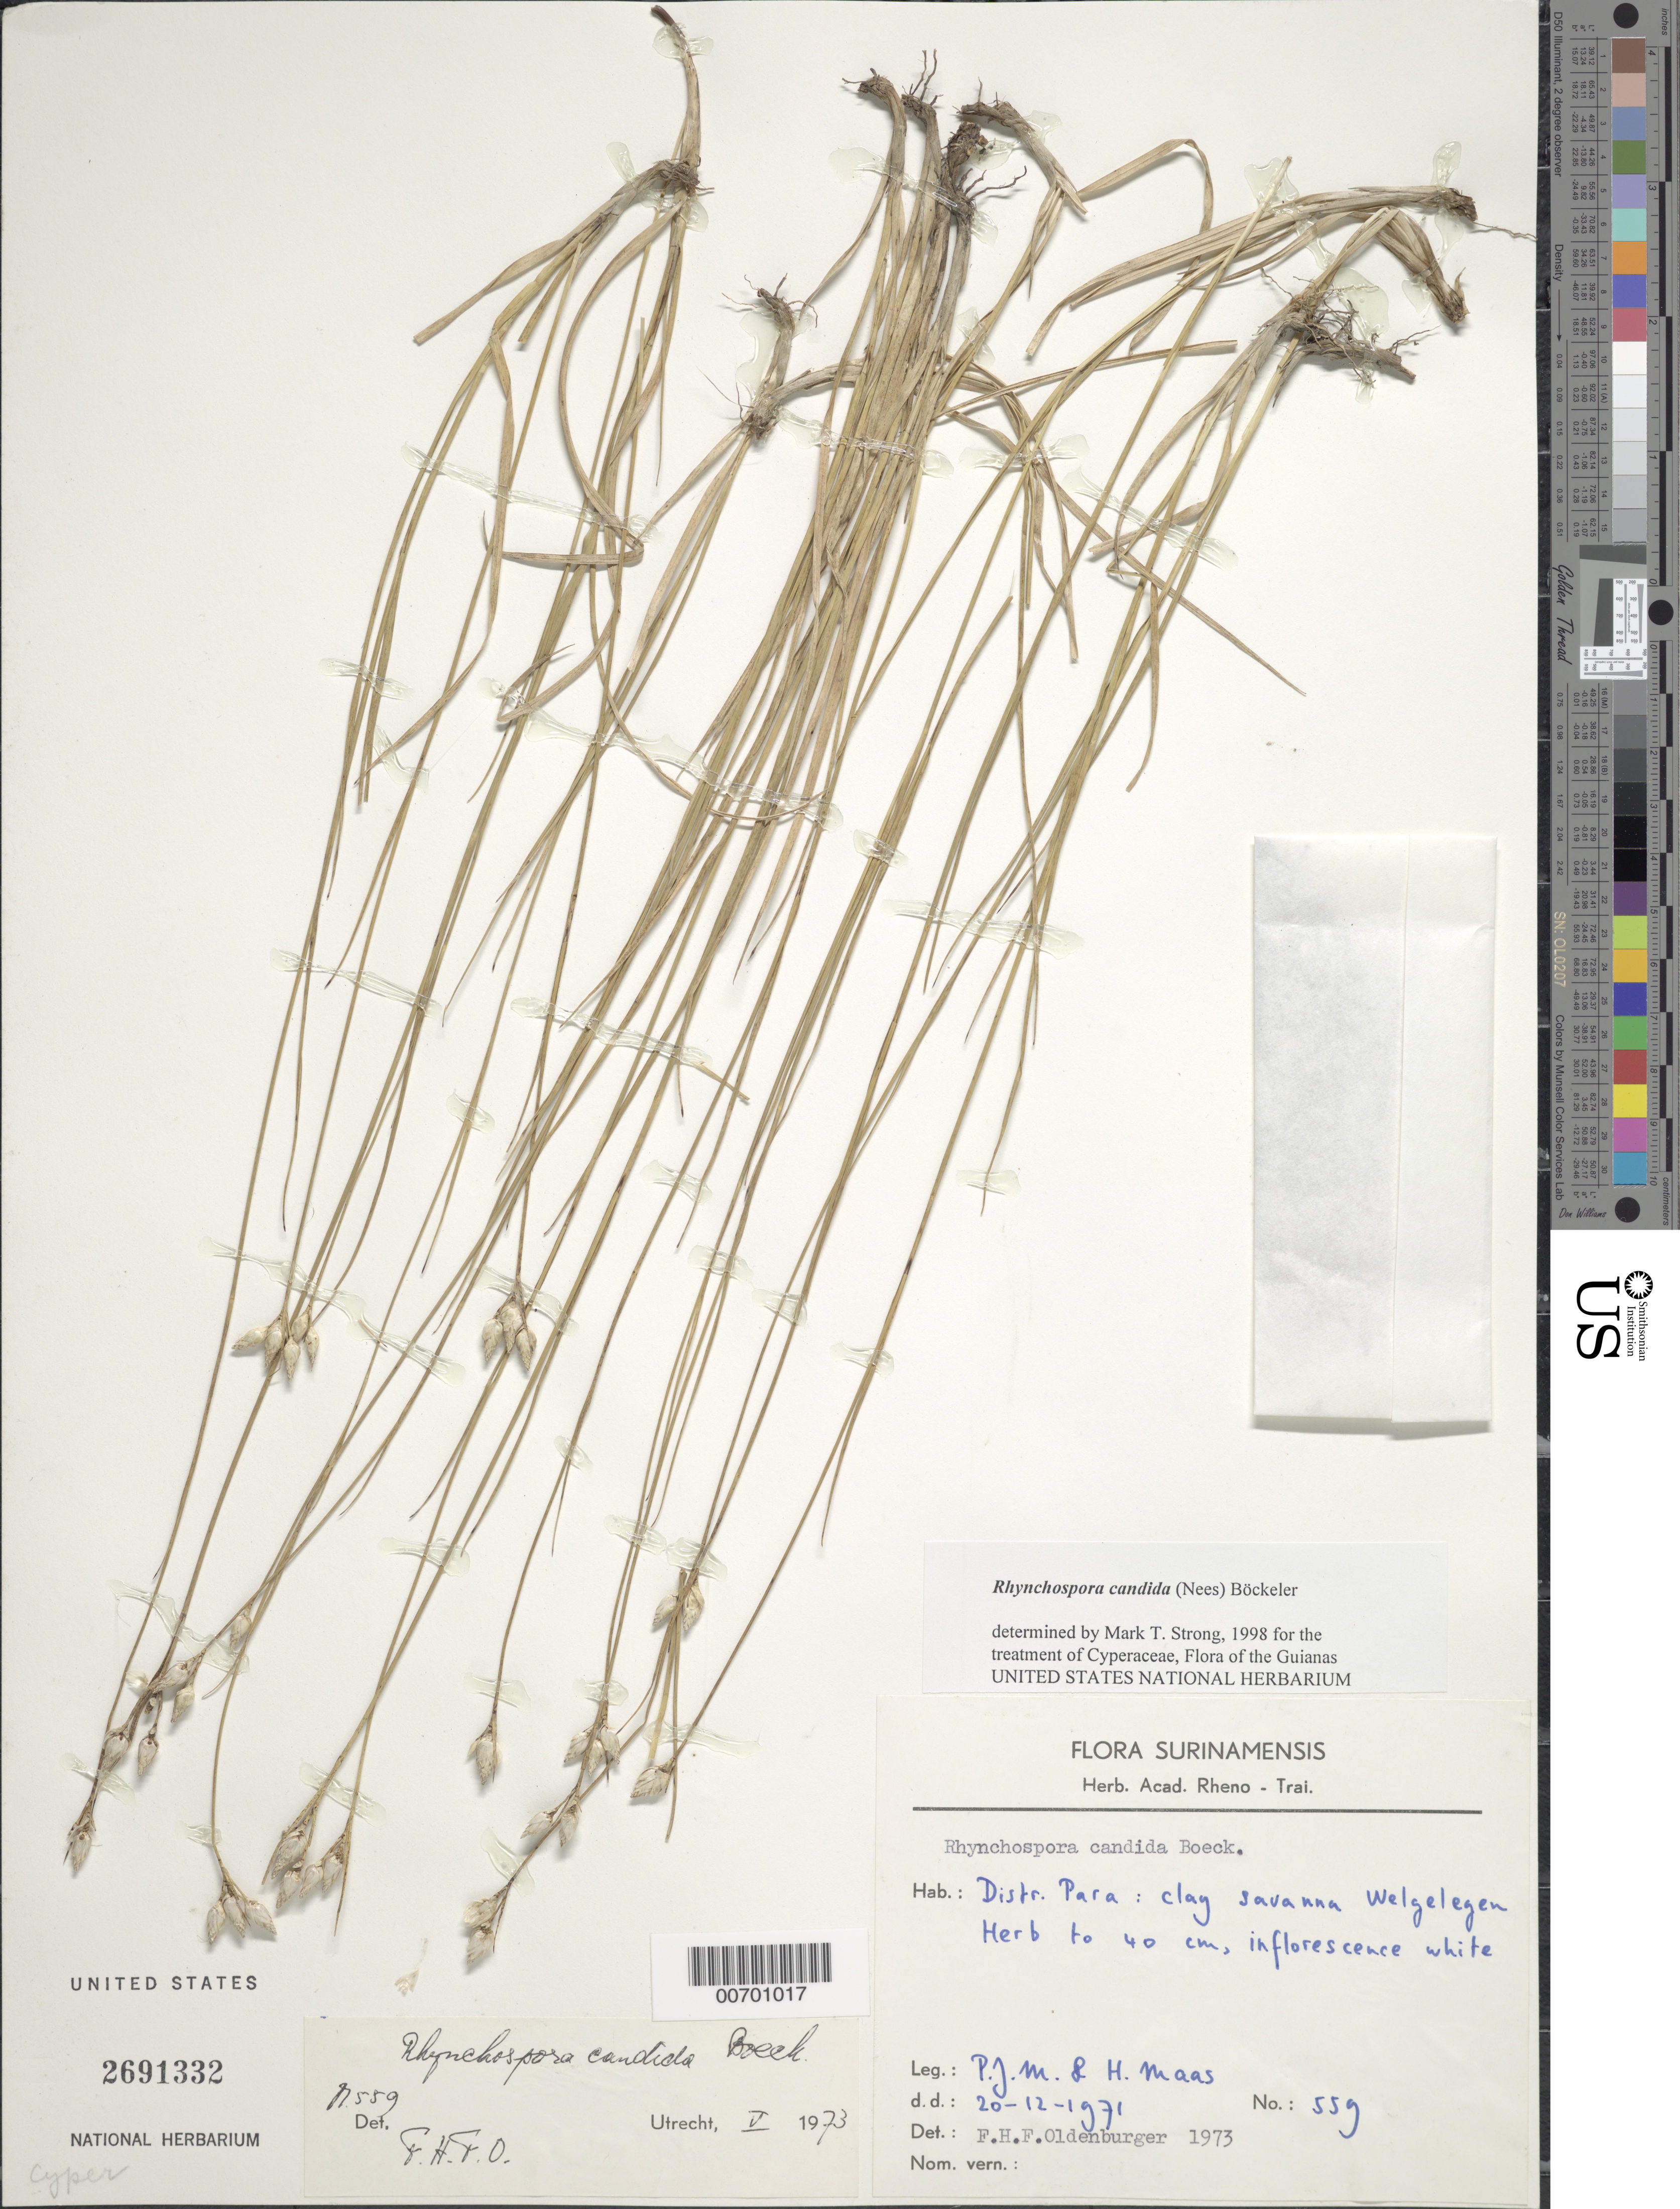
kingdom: Plantae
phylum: Tracheophyta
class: Liliopsida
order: Poales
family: Cyperaceae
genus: Rhynchospora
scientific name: Rhynchospora candida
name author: (Nees) Boeckeler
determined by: Strong, M. T., (US), Smithsonian Institution - National Museum of Natural History (UNITED STATES)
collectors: P. Maas & H. Maas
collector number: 559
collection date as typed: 20-Dec-71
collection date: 1971-12-20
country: Suriname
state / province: Para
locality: Welgelegen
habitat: Clay savanna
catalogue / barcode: US 2691332